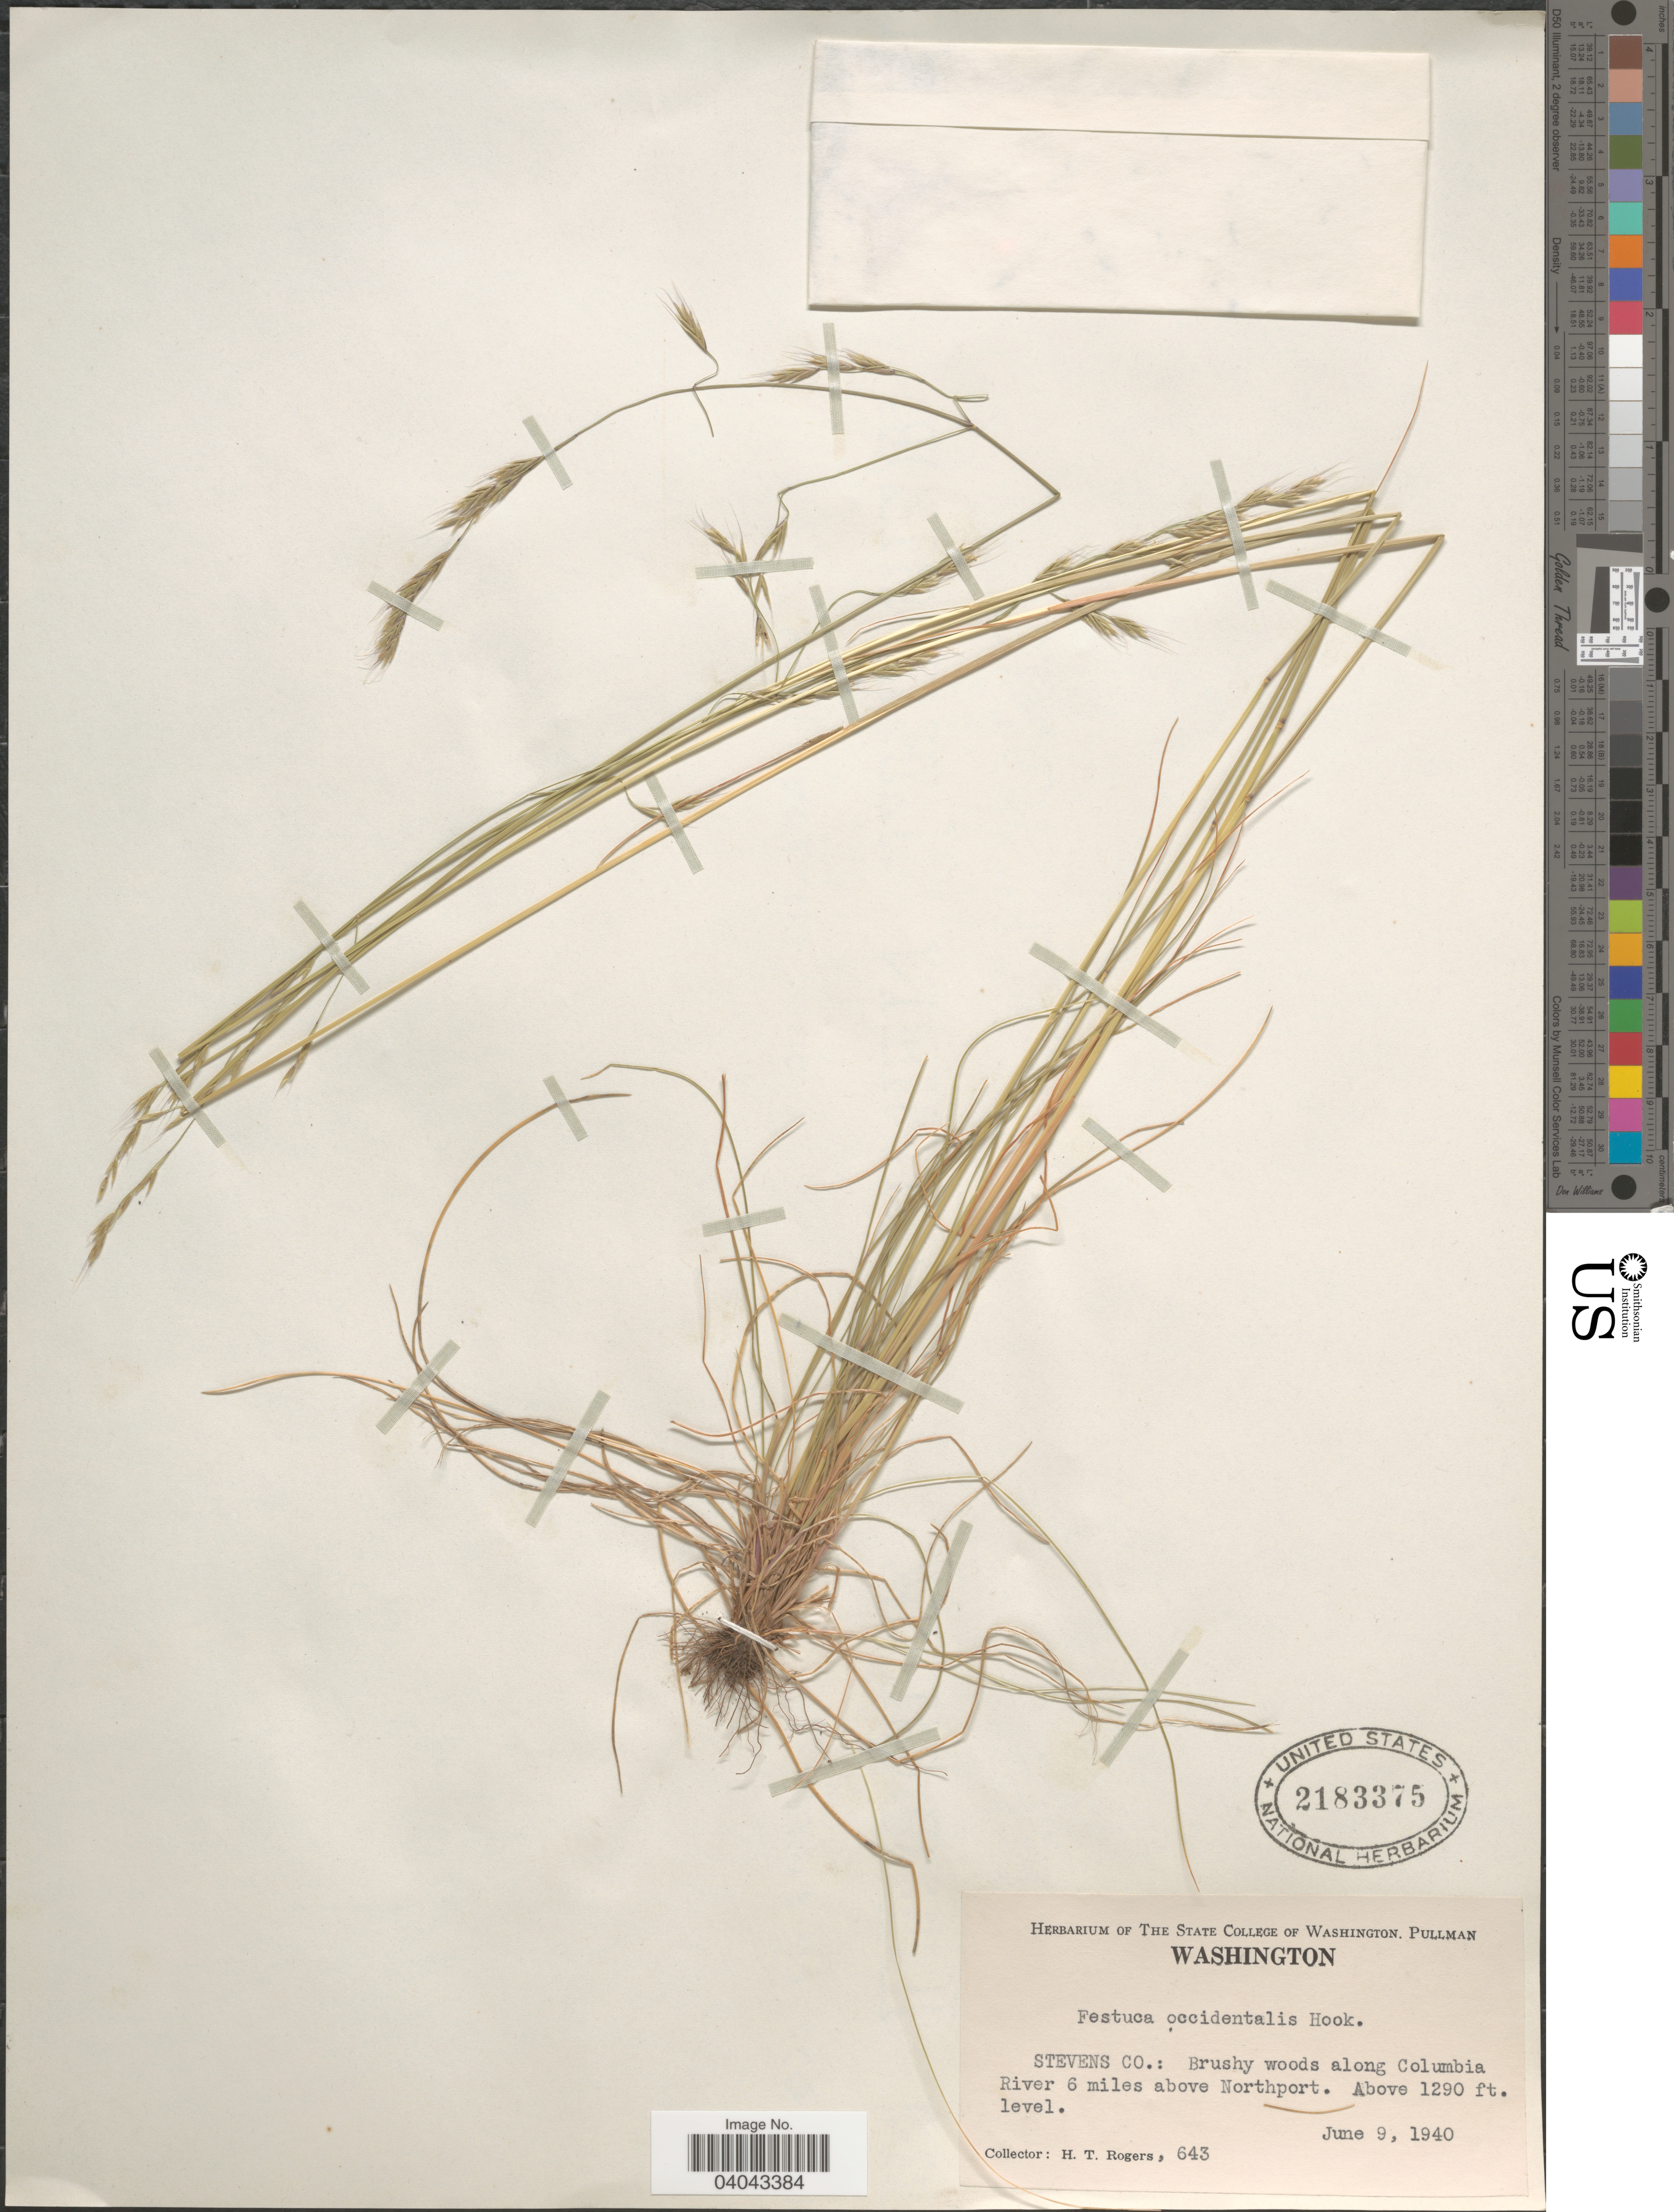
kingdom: Plantae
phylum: Tracheophyta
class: Liliopsida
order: Poales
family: Poaceae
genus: Festuca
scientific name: Festuca occidentalis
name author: Hook.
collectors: H. Rogers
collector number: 643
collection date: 1940-06-09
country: United States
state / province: Washington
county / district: Stevens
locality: Stevens Co.: Brushy woods along Columbia River 6 miles above Northport.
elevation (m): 393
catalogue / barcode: US 2183375